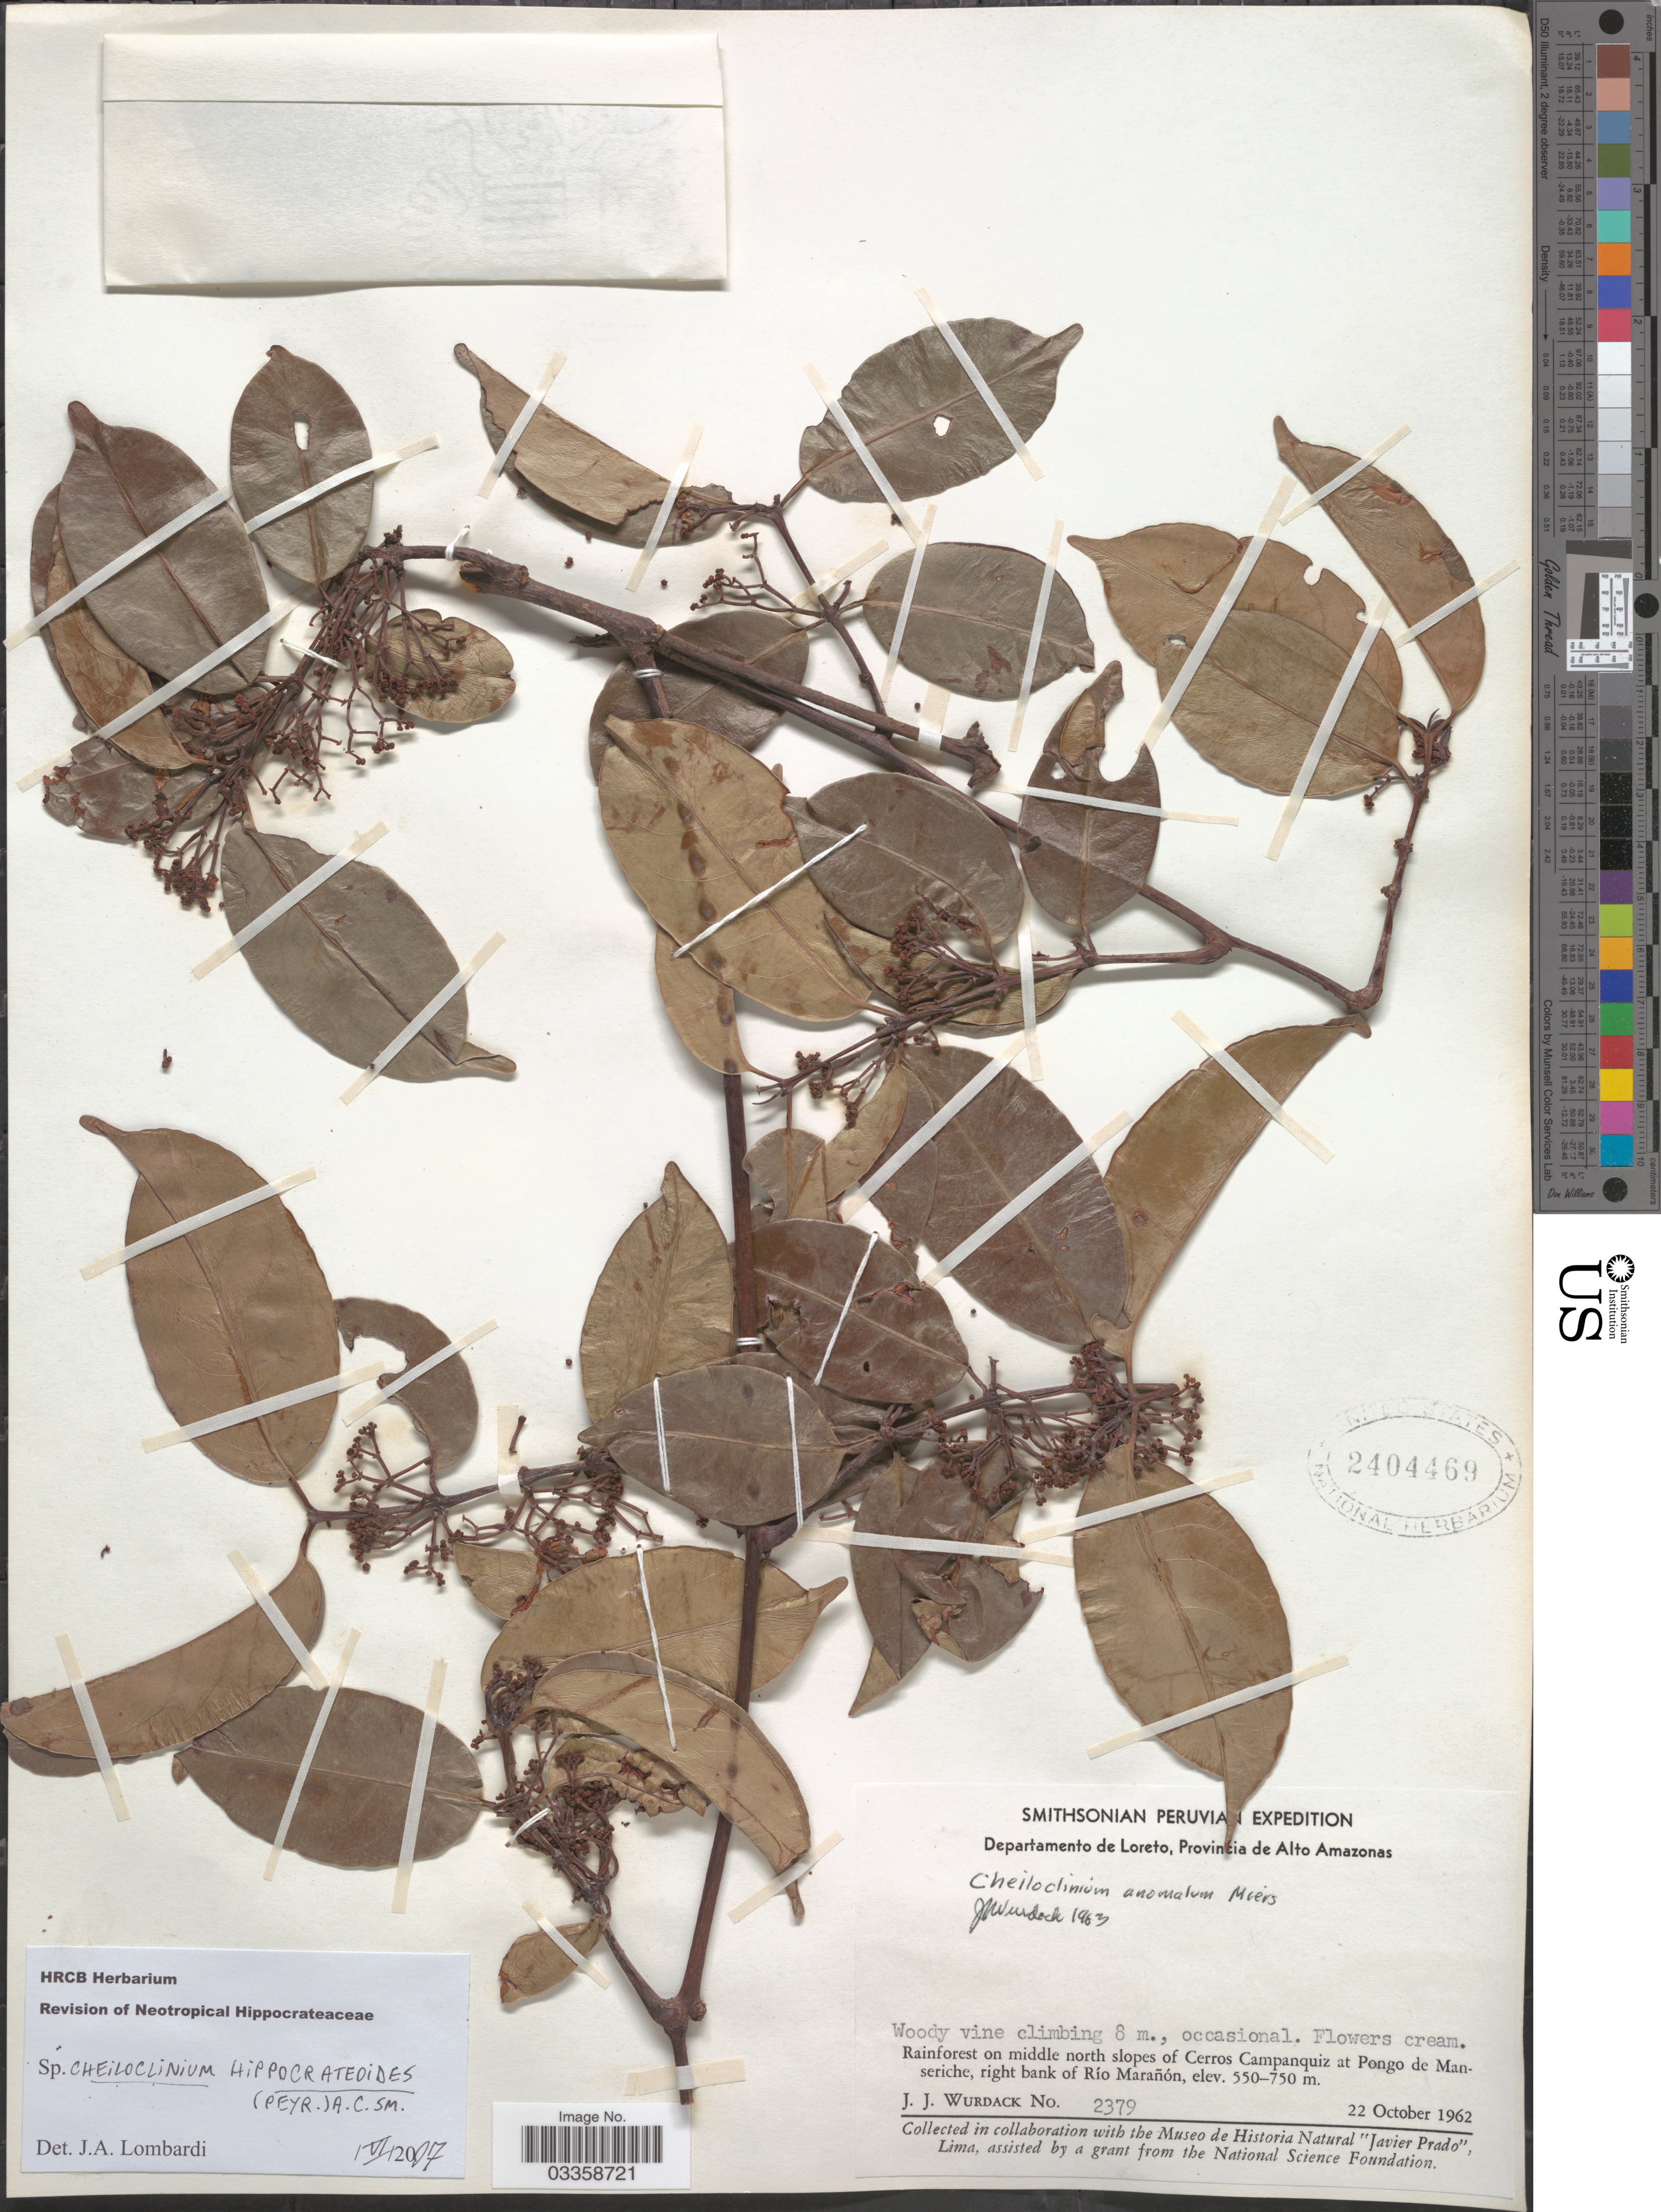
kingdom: Plantae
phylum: Tracheophyta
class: Magnoliopsida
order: Celastrales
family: Celastraceae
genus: Cheiloclinium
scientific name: Cheiloclinium hippocrateoides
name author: (Peyr.) A.C. Sm.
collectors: J. J. Wurdack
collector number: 2379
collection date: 1962-10-22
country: Peru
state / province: Loreto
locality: Departamento de Loreto, Provincia de Alto Amazonas, Rainforest on middle north slopes of Cerros Campanquiz at Pongo de Manseriche, right bank of Río Marañon.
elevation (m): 550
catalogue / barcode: US 2404469